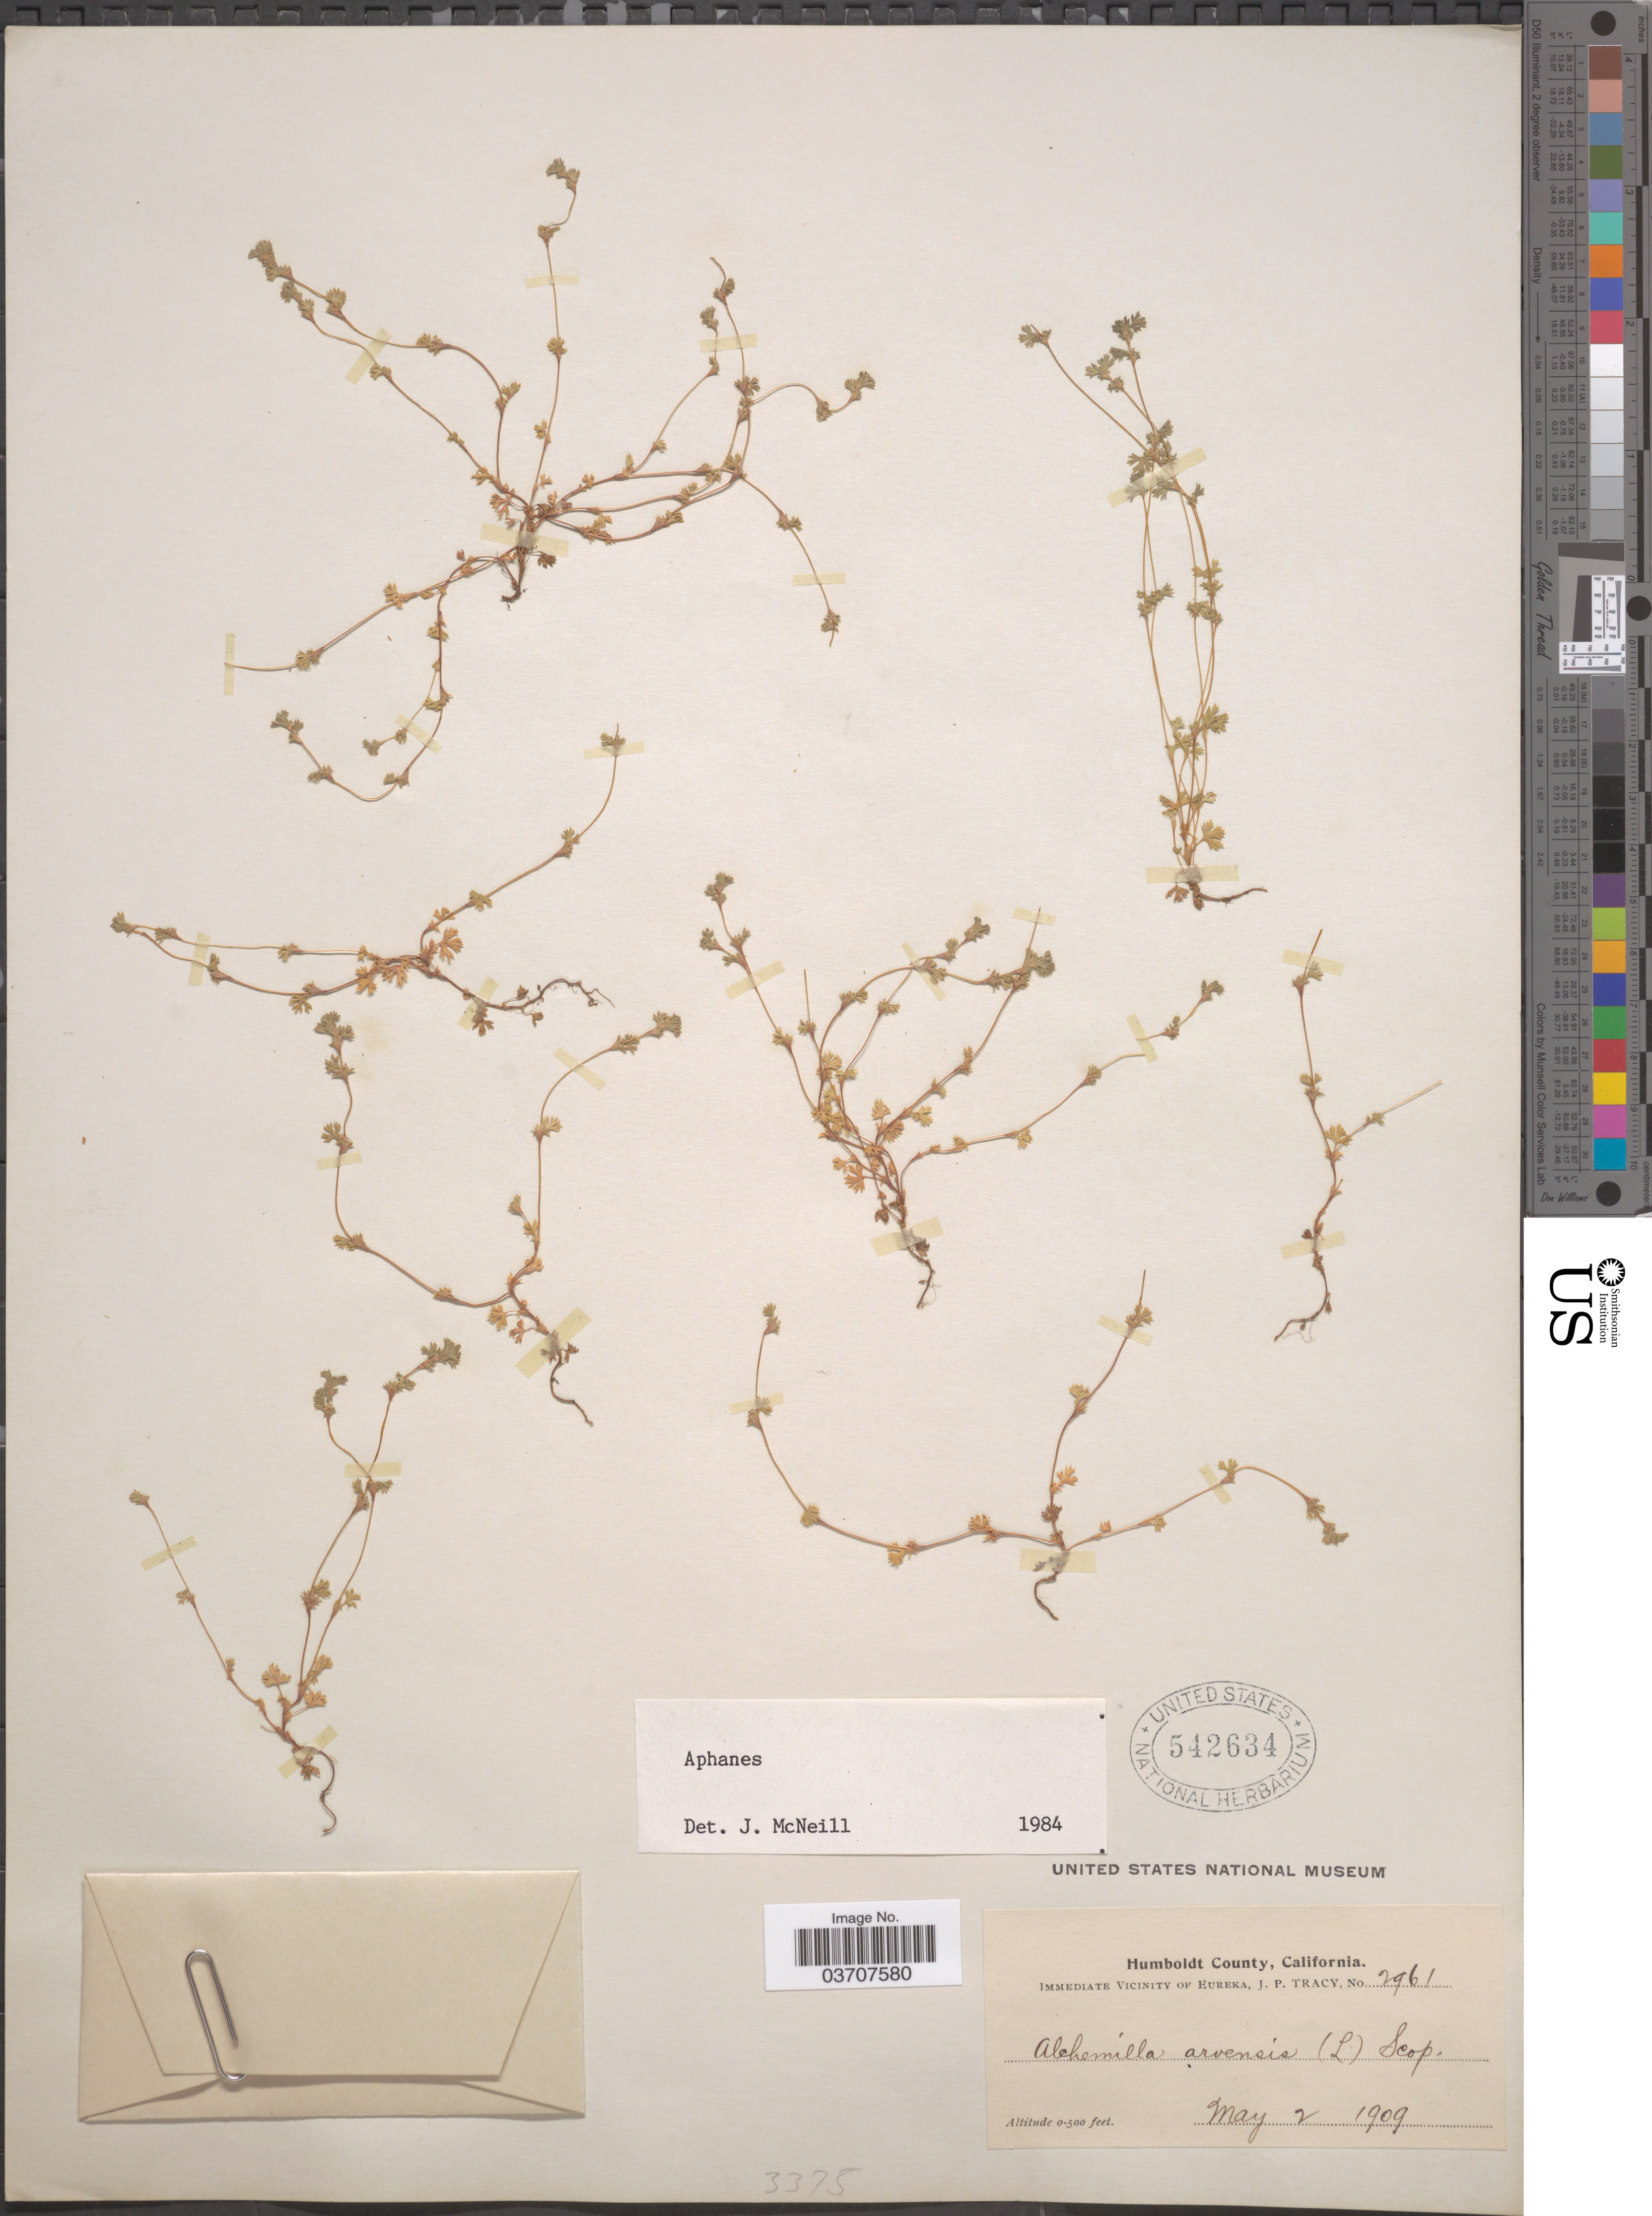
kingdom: Plantae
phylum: Tracheophyta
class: Magnoliopsida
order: Rosales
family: Rosaceae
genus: Aphanes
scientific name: Aphanes sp.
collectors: J. Tracy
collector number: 2961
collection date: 1909-05-02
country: United States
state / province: California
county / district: Humboldt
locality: Humboldt County. Immediate vicinity of Eureka.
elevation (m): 0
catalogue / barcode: US 542634